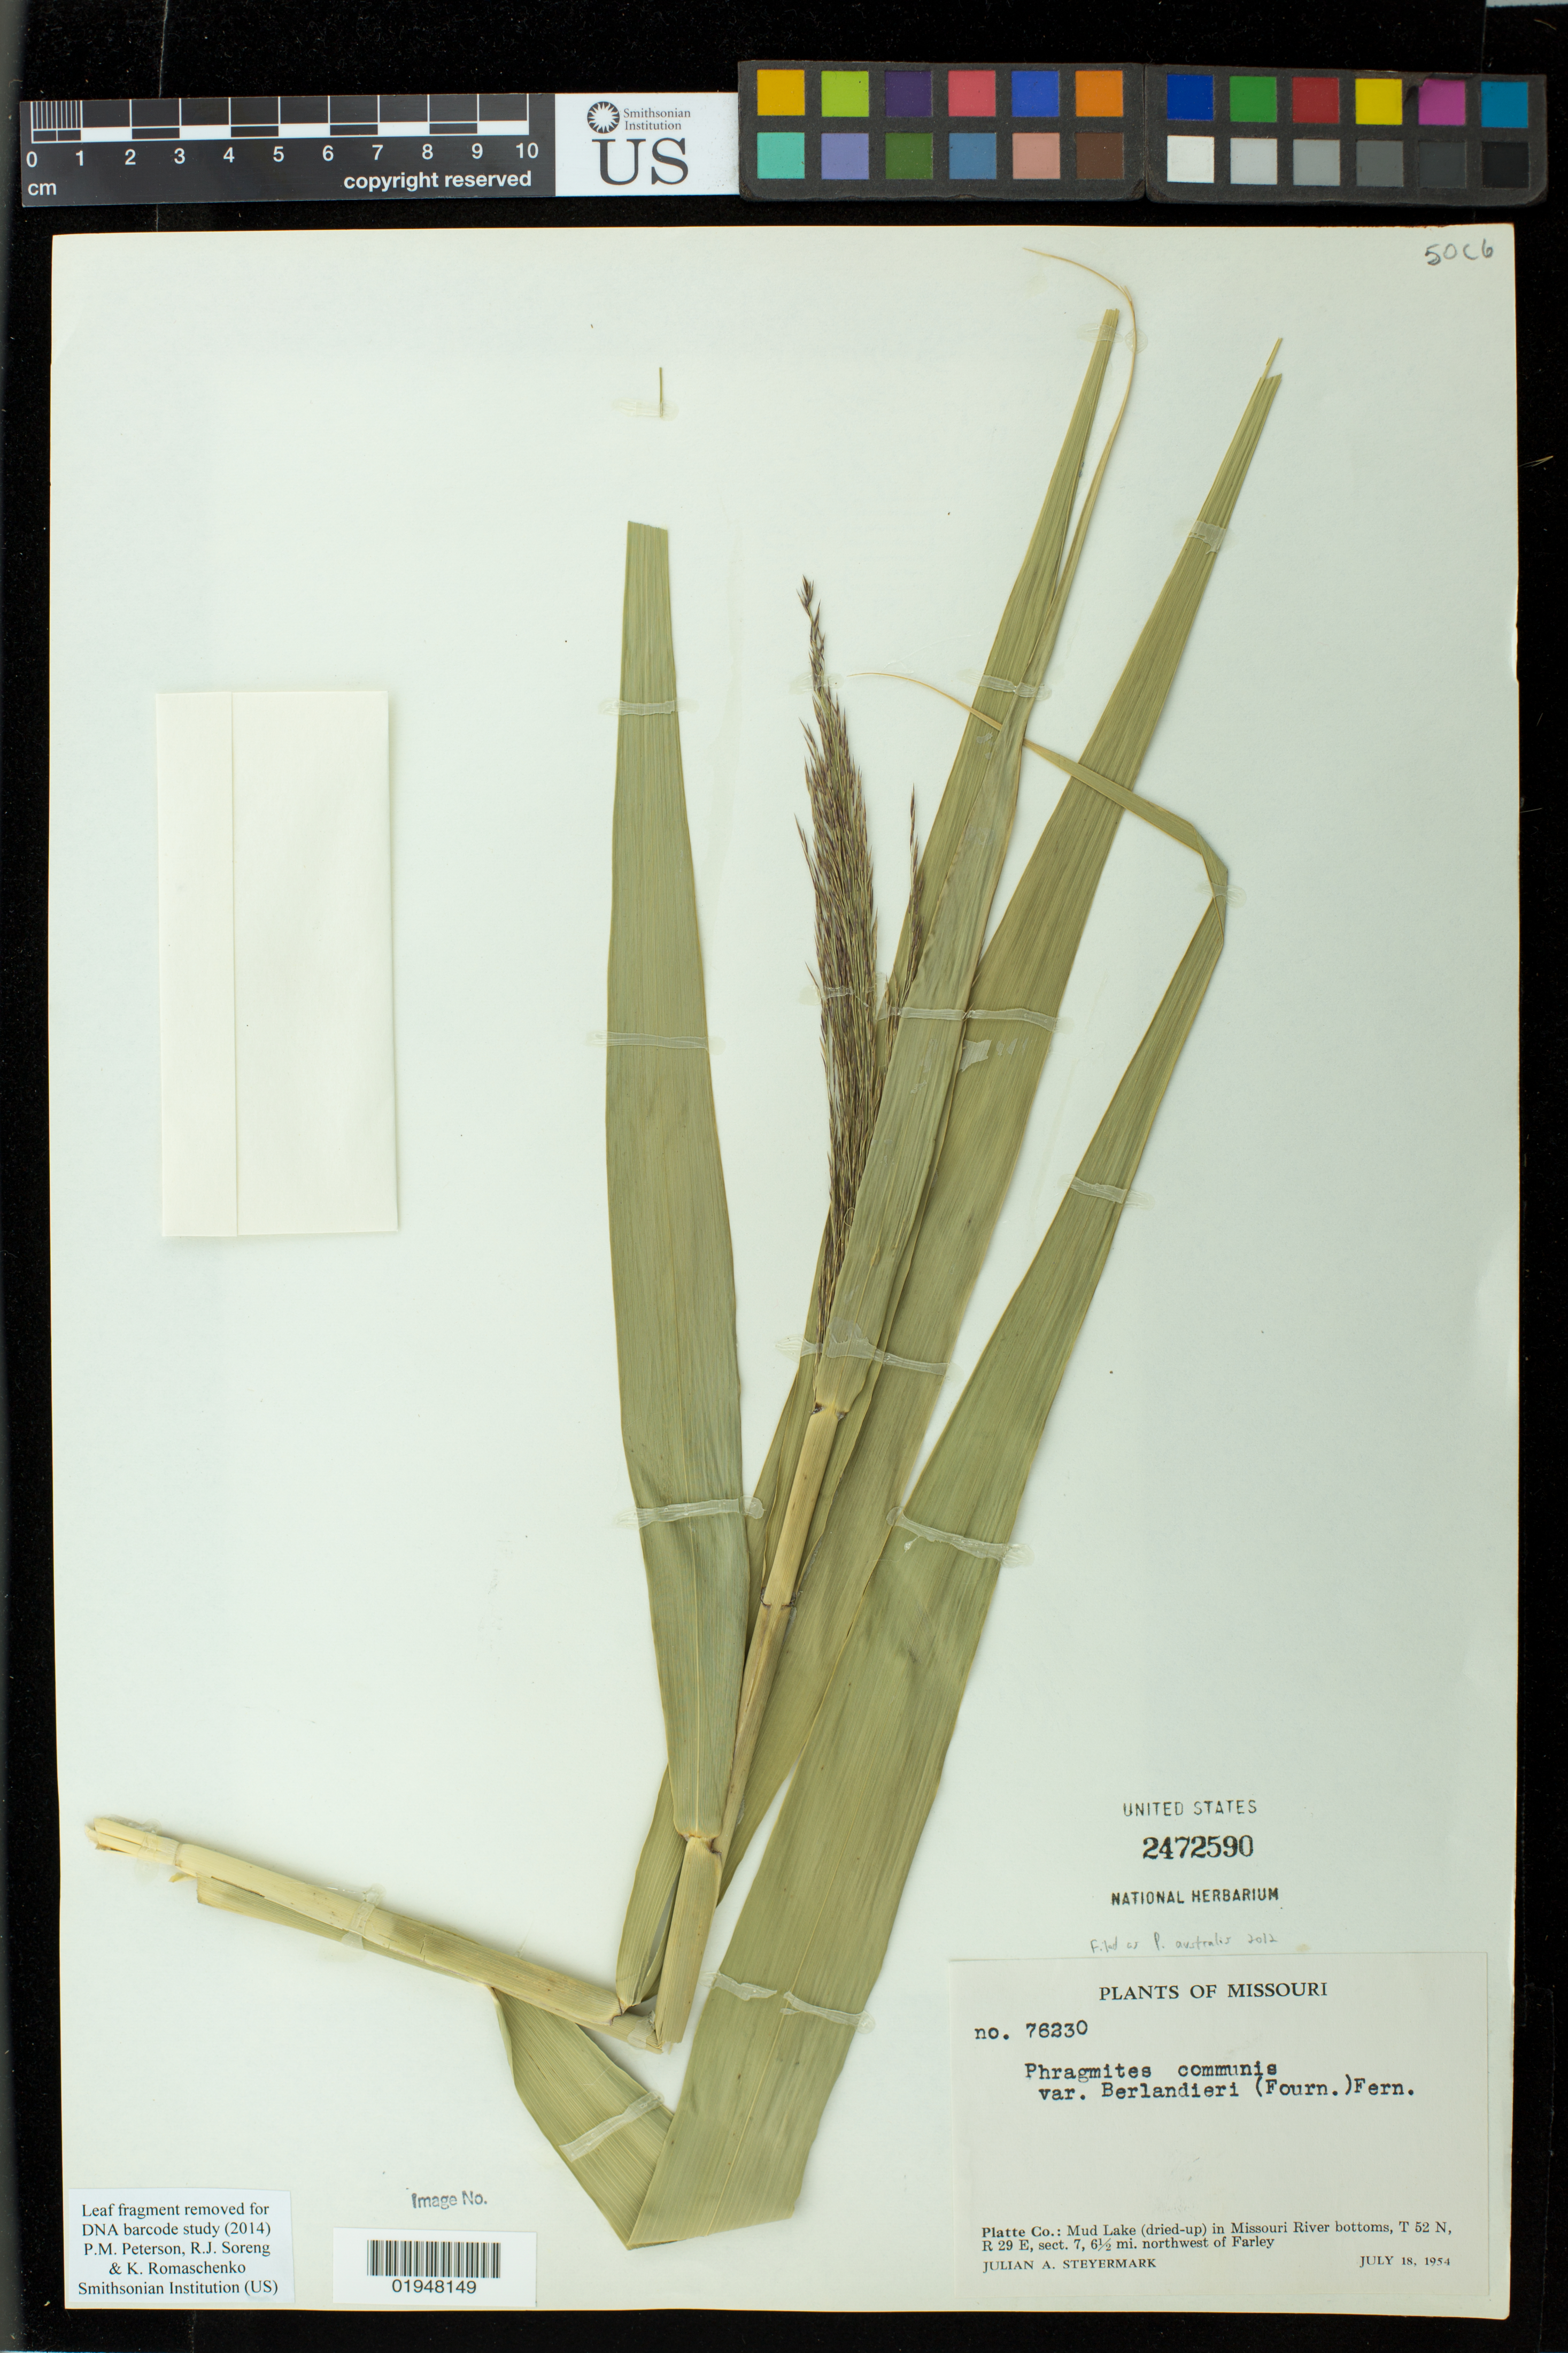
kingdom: Plantae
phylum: Tracheophyta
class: Liliopsida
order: Poales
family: Poaceae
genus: Phragmites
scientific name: Phragmites australis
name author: (Cav.) Trin. ex Steud.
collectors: J. Steyermark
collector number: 76230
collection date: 1954-07-18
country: United States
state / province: Missouri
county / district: Platte County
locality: Mud Lake (dried-up) in Missouri River bottoms, T 52 N, R 29 E, sect. 7, 6 1/2 mi. northwest of Farley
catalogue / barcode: US 2472590